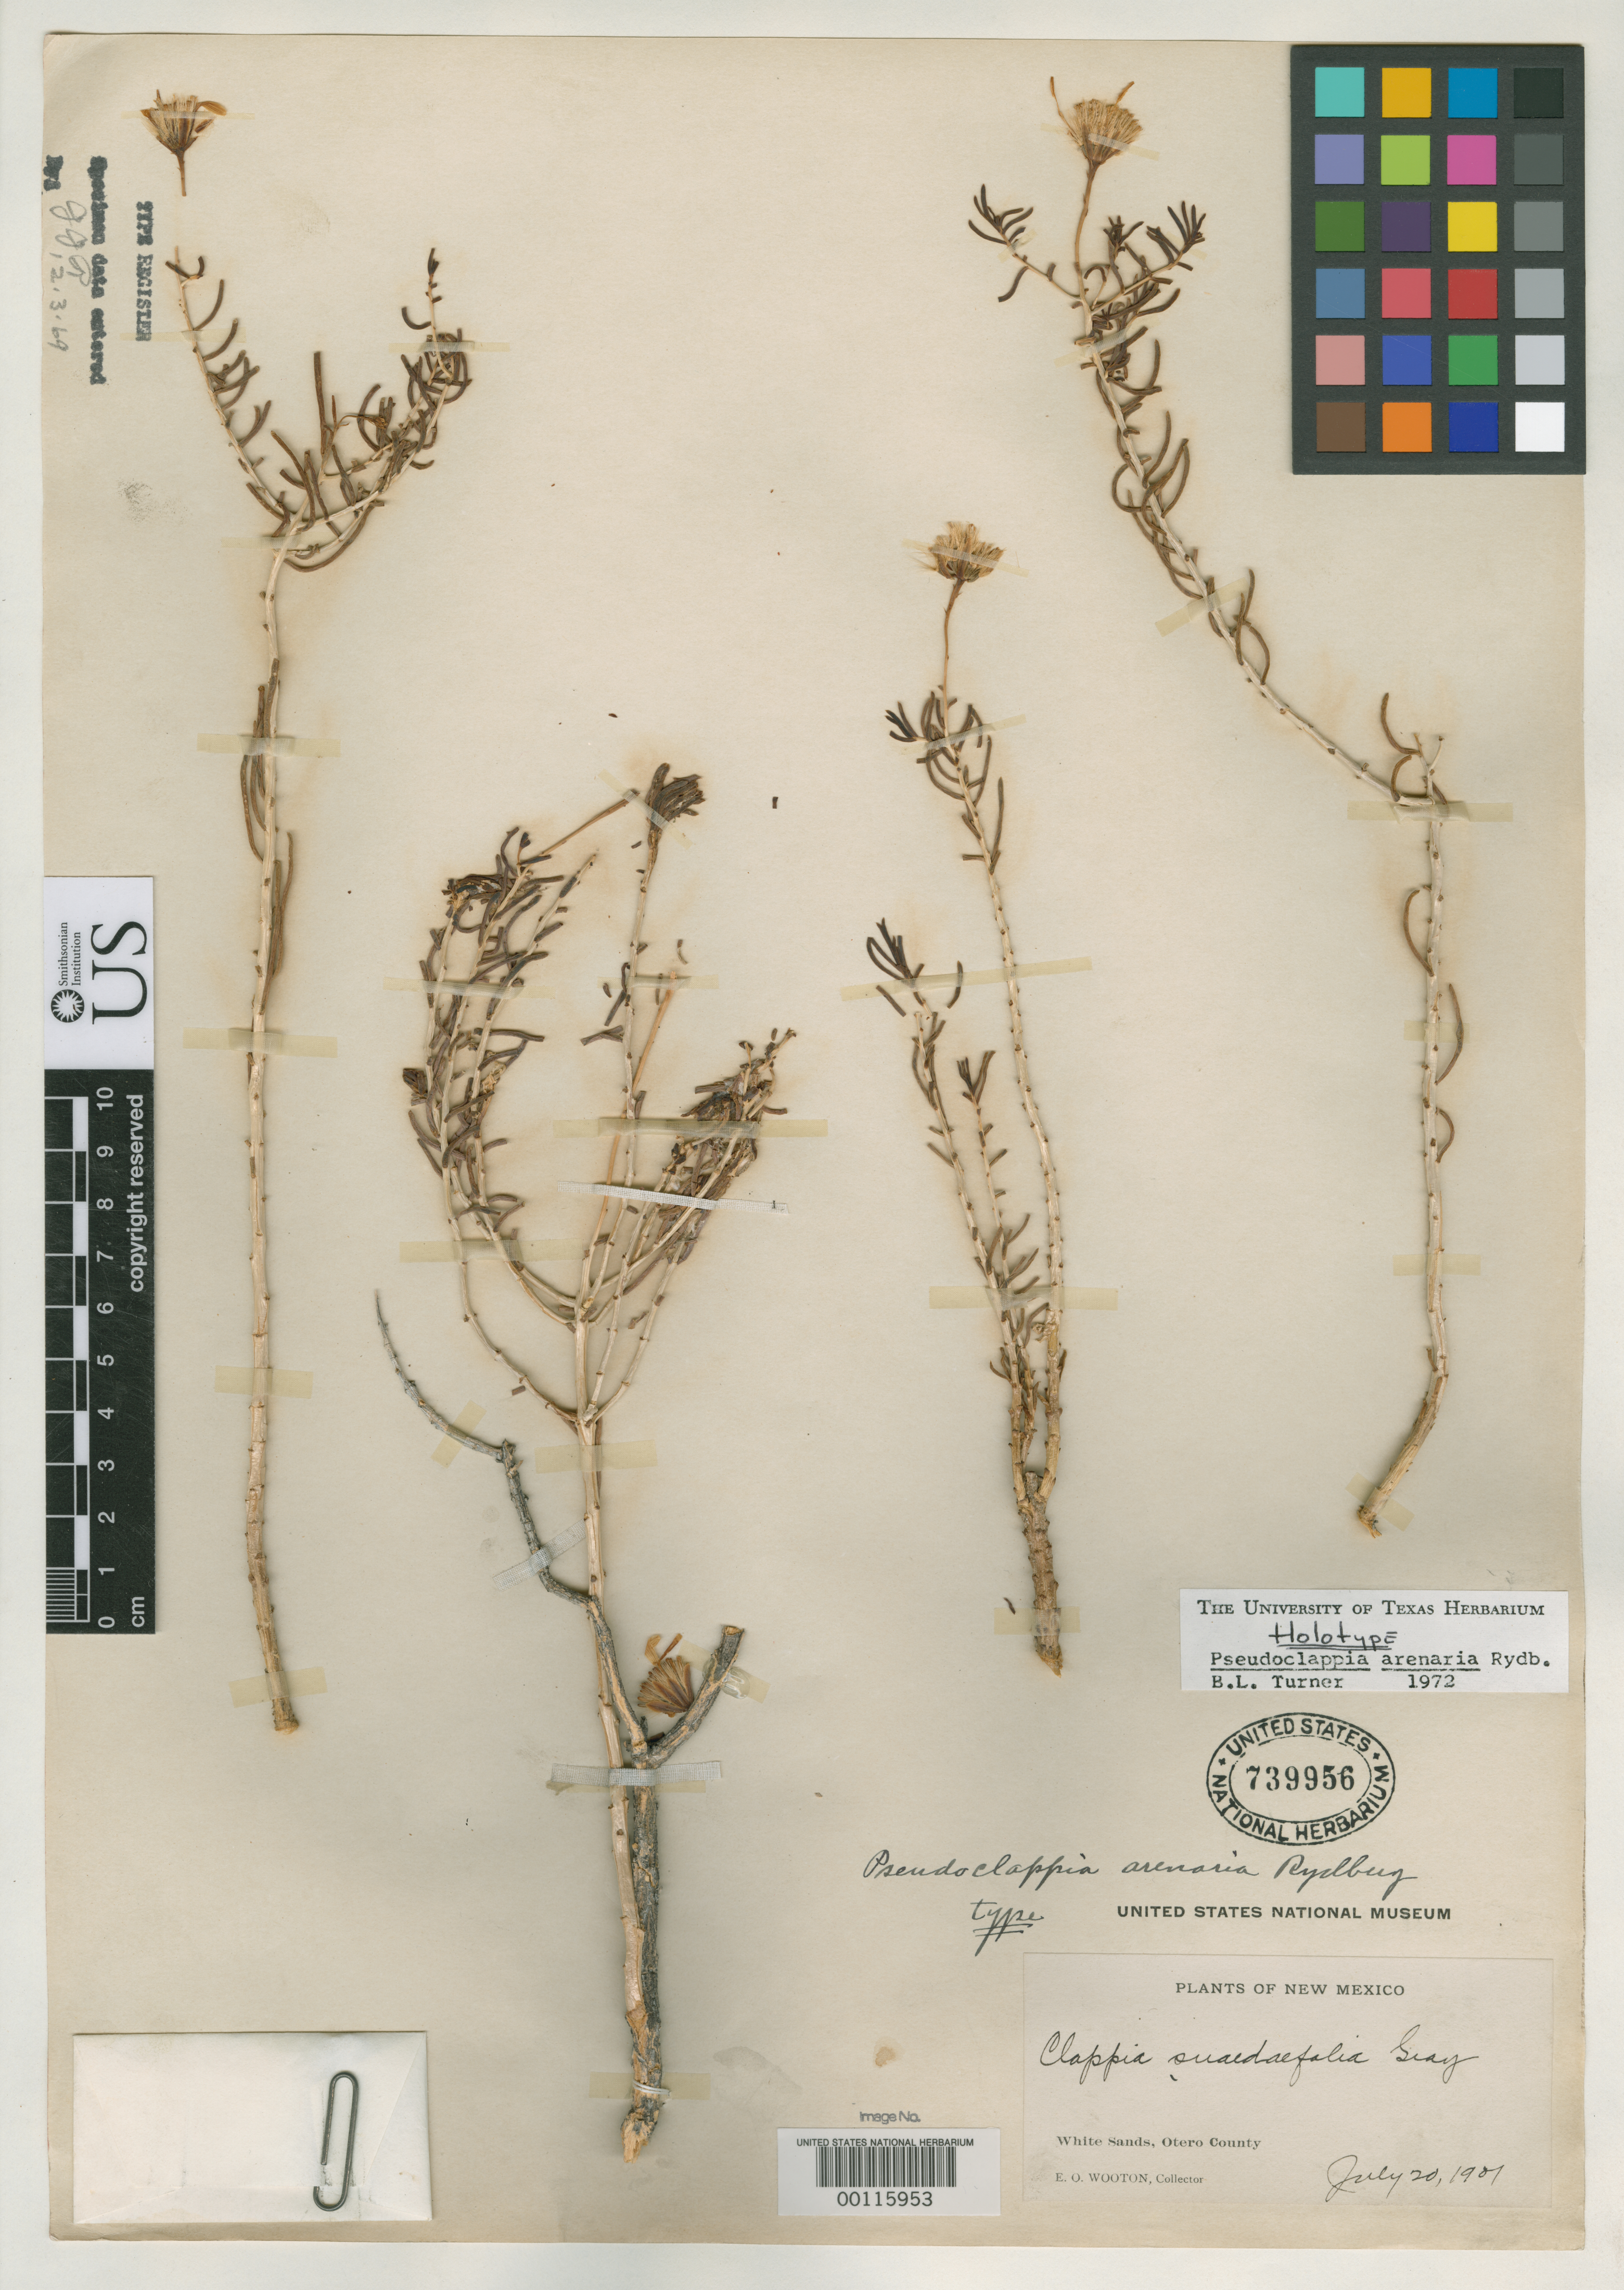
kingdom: Plantae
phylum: Tracheophyta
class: Magnoliopsida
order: Asterales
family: Asteraceae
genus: Pseudoclappia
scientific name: Pseudoclappia arenaria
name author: Rydb.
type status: Holotype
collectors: E. O. Wooton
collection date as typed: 20 Jul 1901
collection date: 1901-07-20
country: United States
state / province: New Mexico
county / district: Otero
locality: White Sands.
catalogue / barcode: US 739956